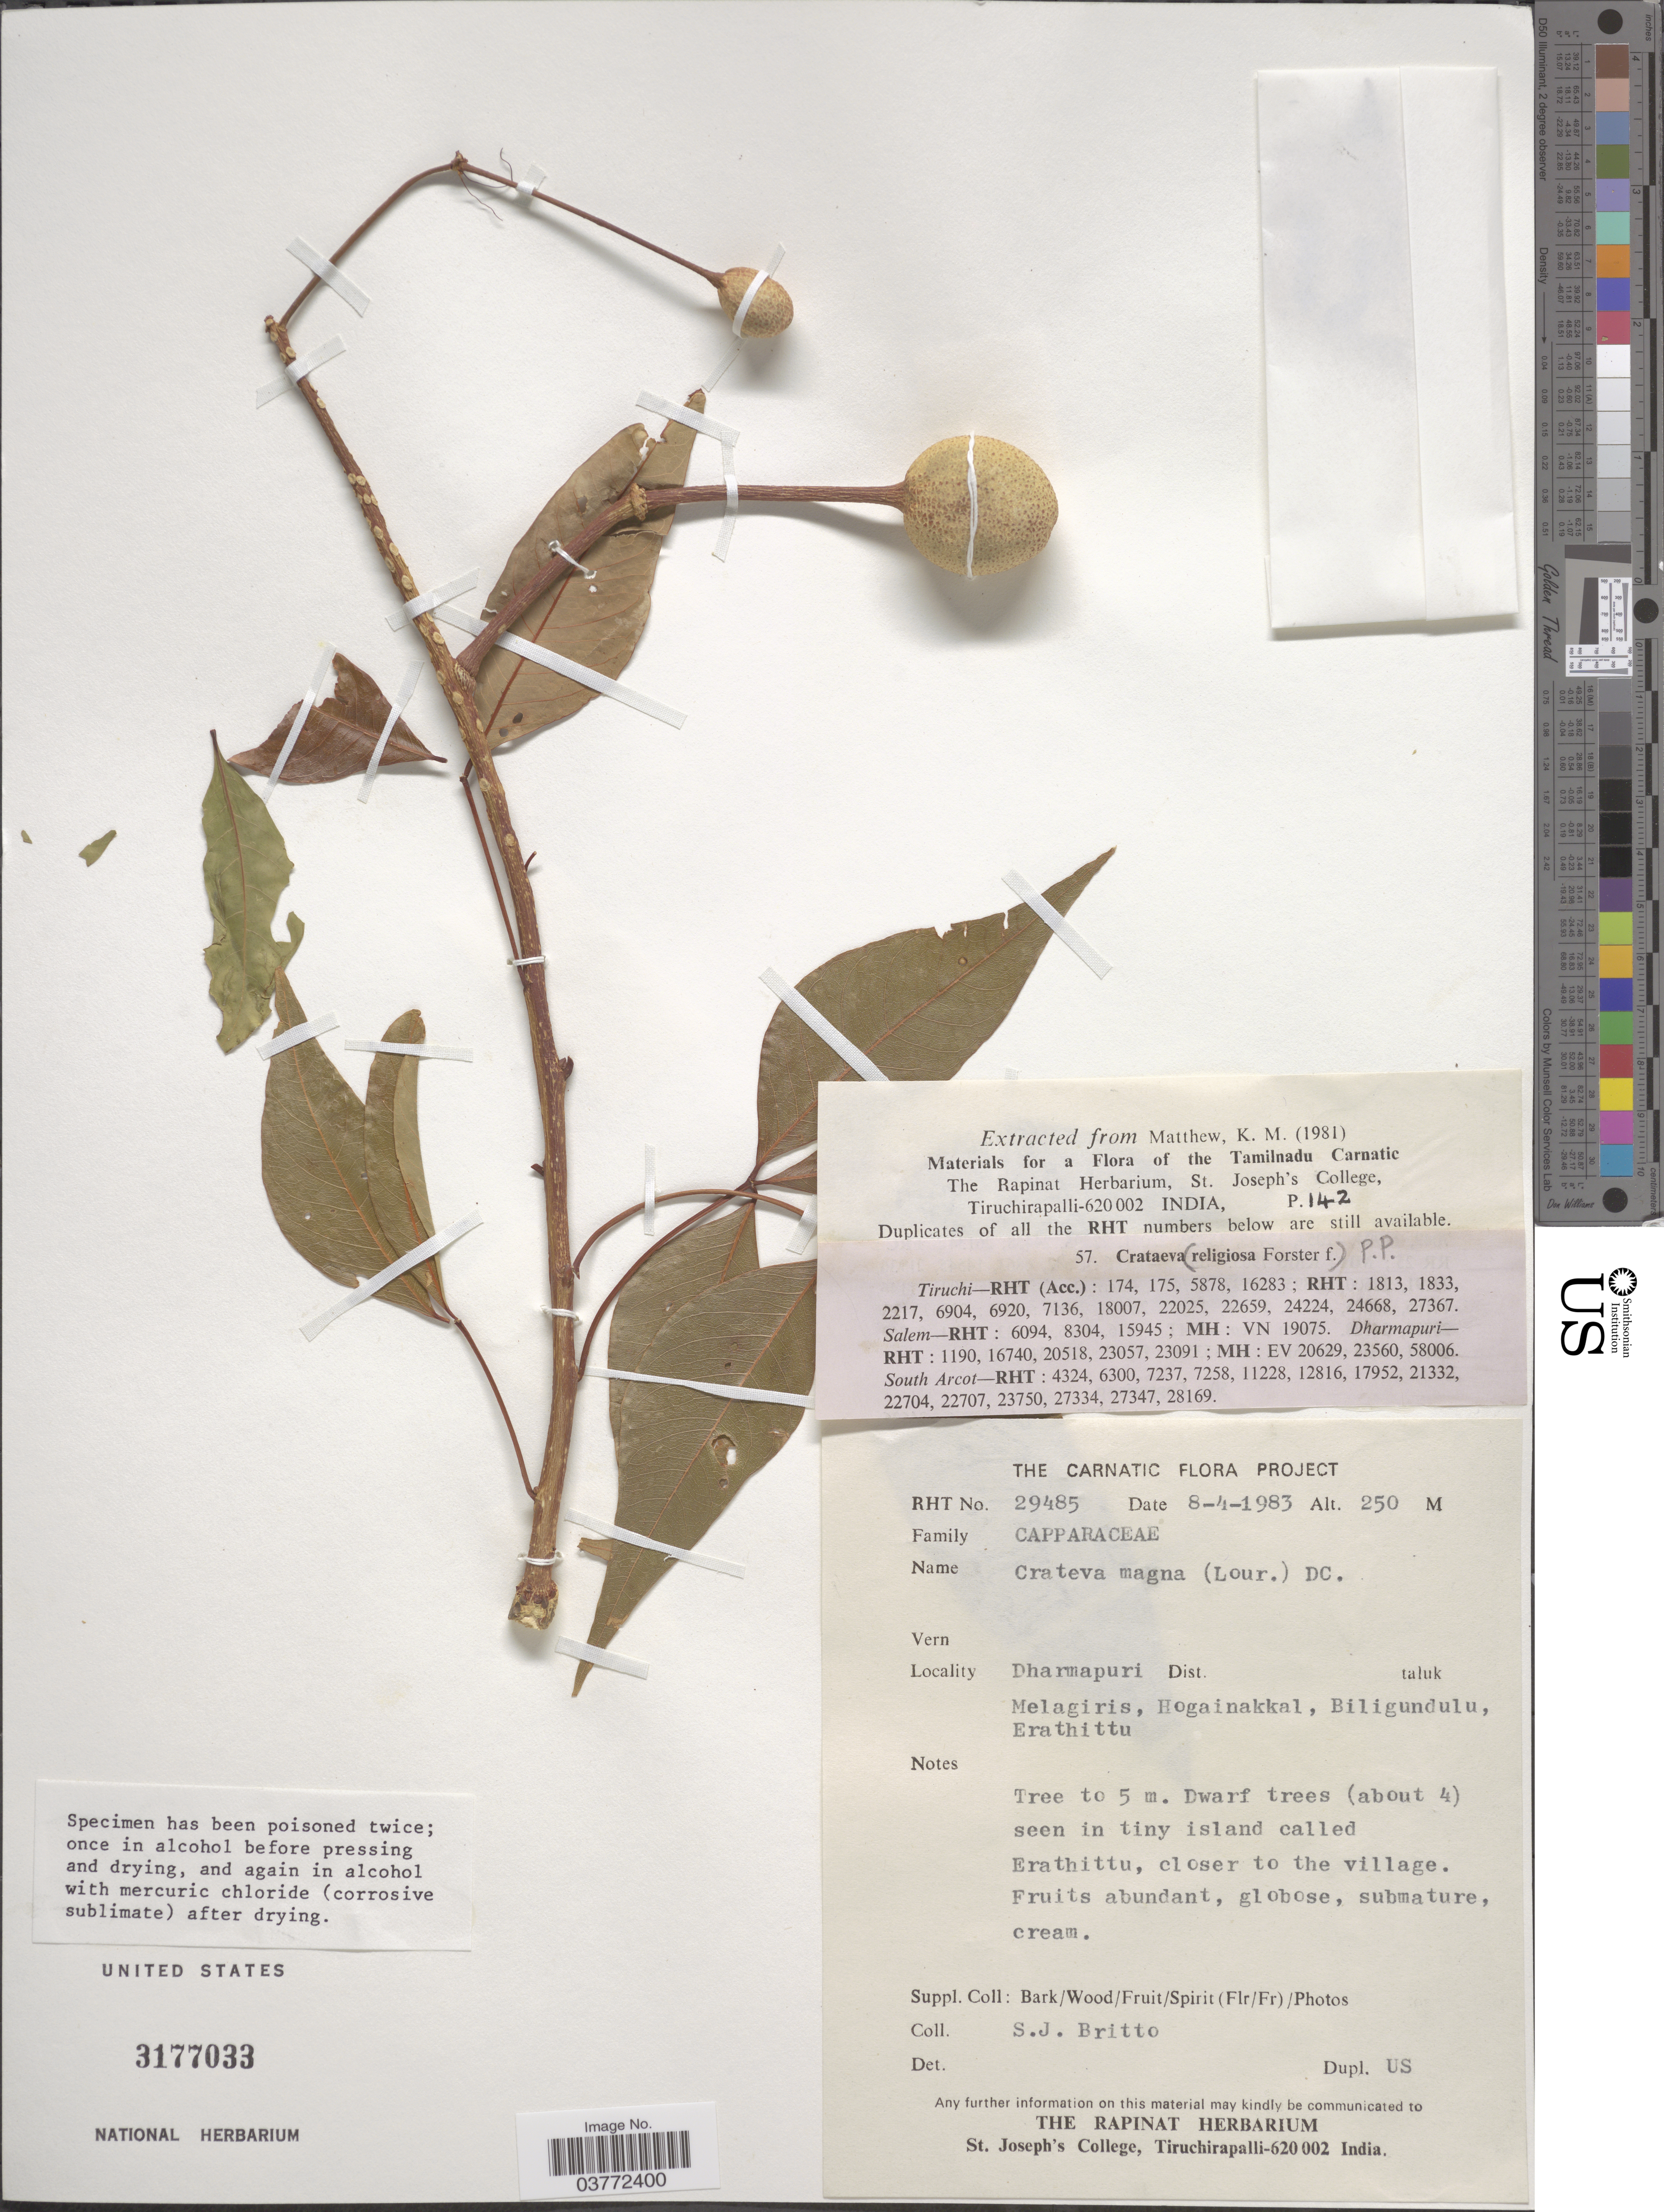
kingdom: Plantae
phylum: Tracheophyta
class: Magnoliopsida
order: Brassicales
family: Capparaceae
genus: Crateva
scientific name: Crateva religiosa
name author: G. Forst.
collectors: S. J. Britto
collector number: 29485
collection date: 1983-04-08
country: India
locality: Dharmapuri, Dist. taluk. Melagiris, Hogainakkal, Biligundulu, Erathittu.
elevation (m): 250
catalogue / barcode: US 3177033